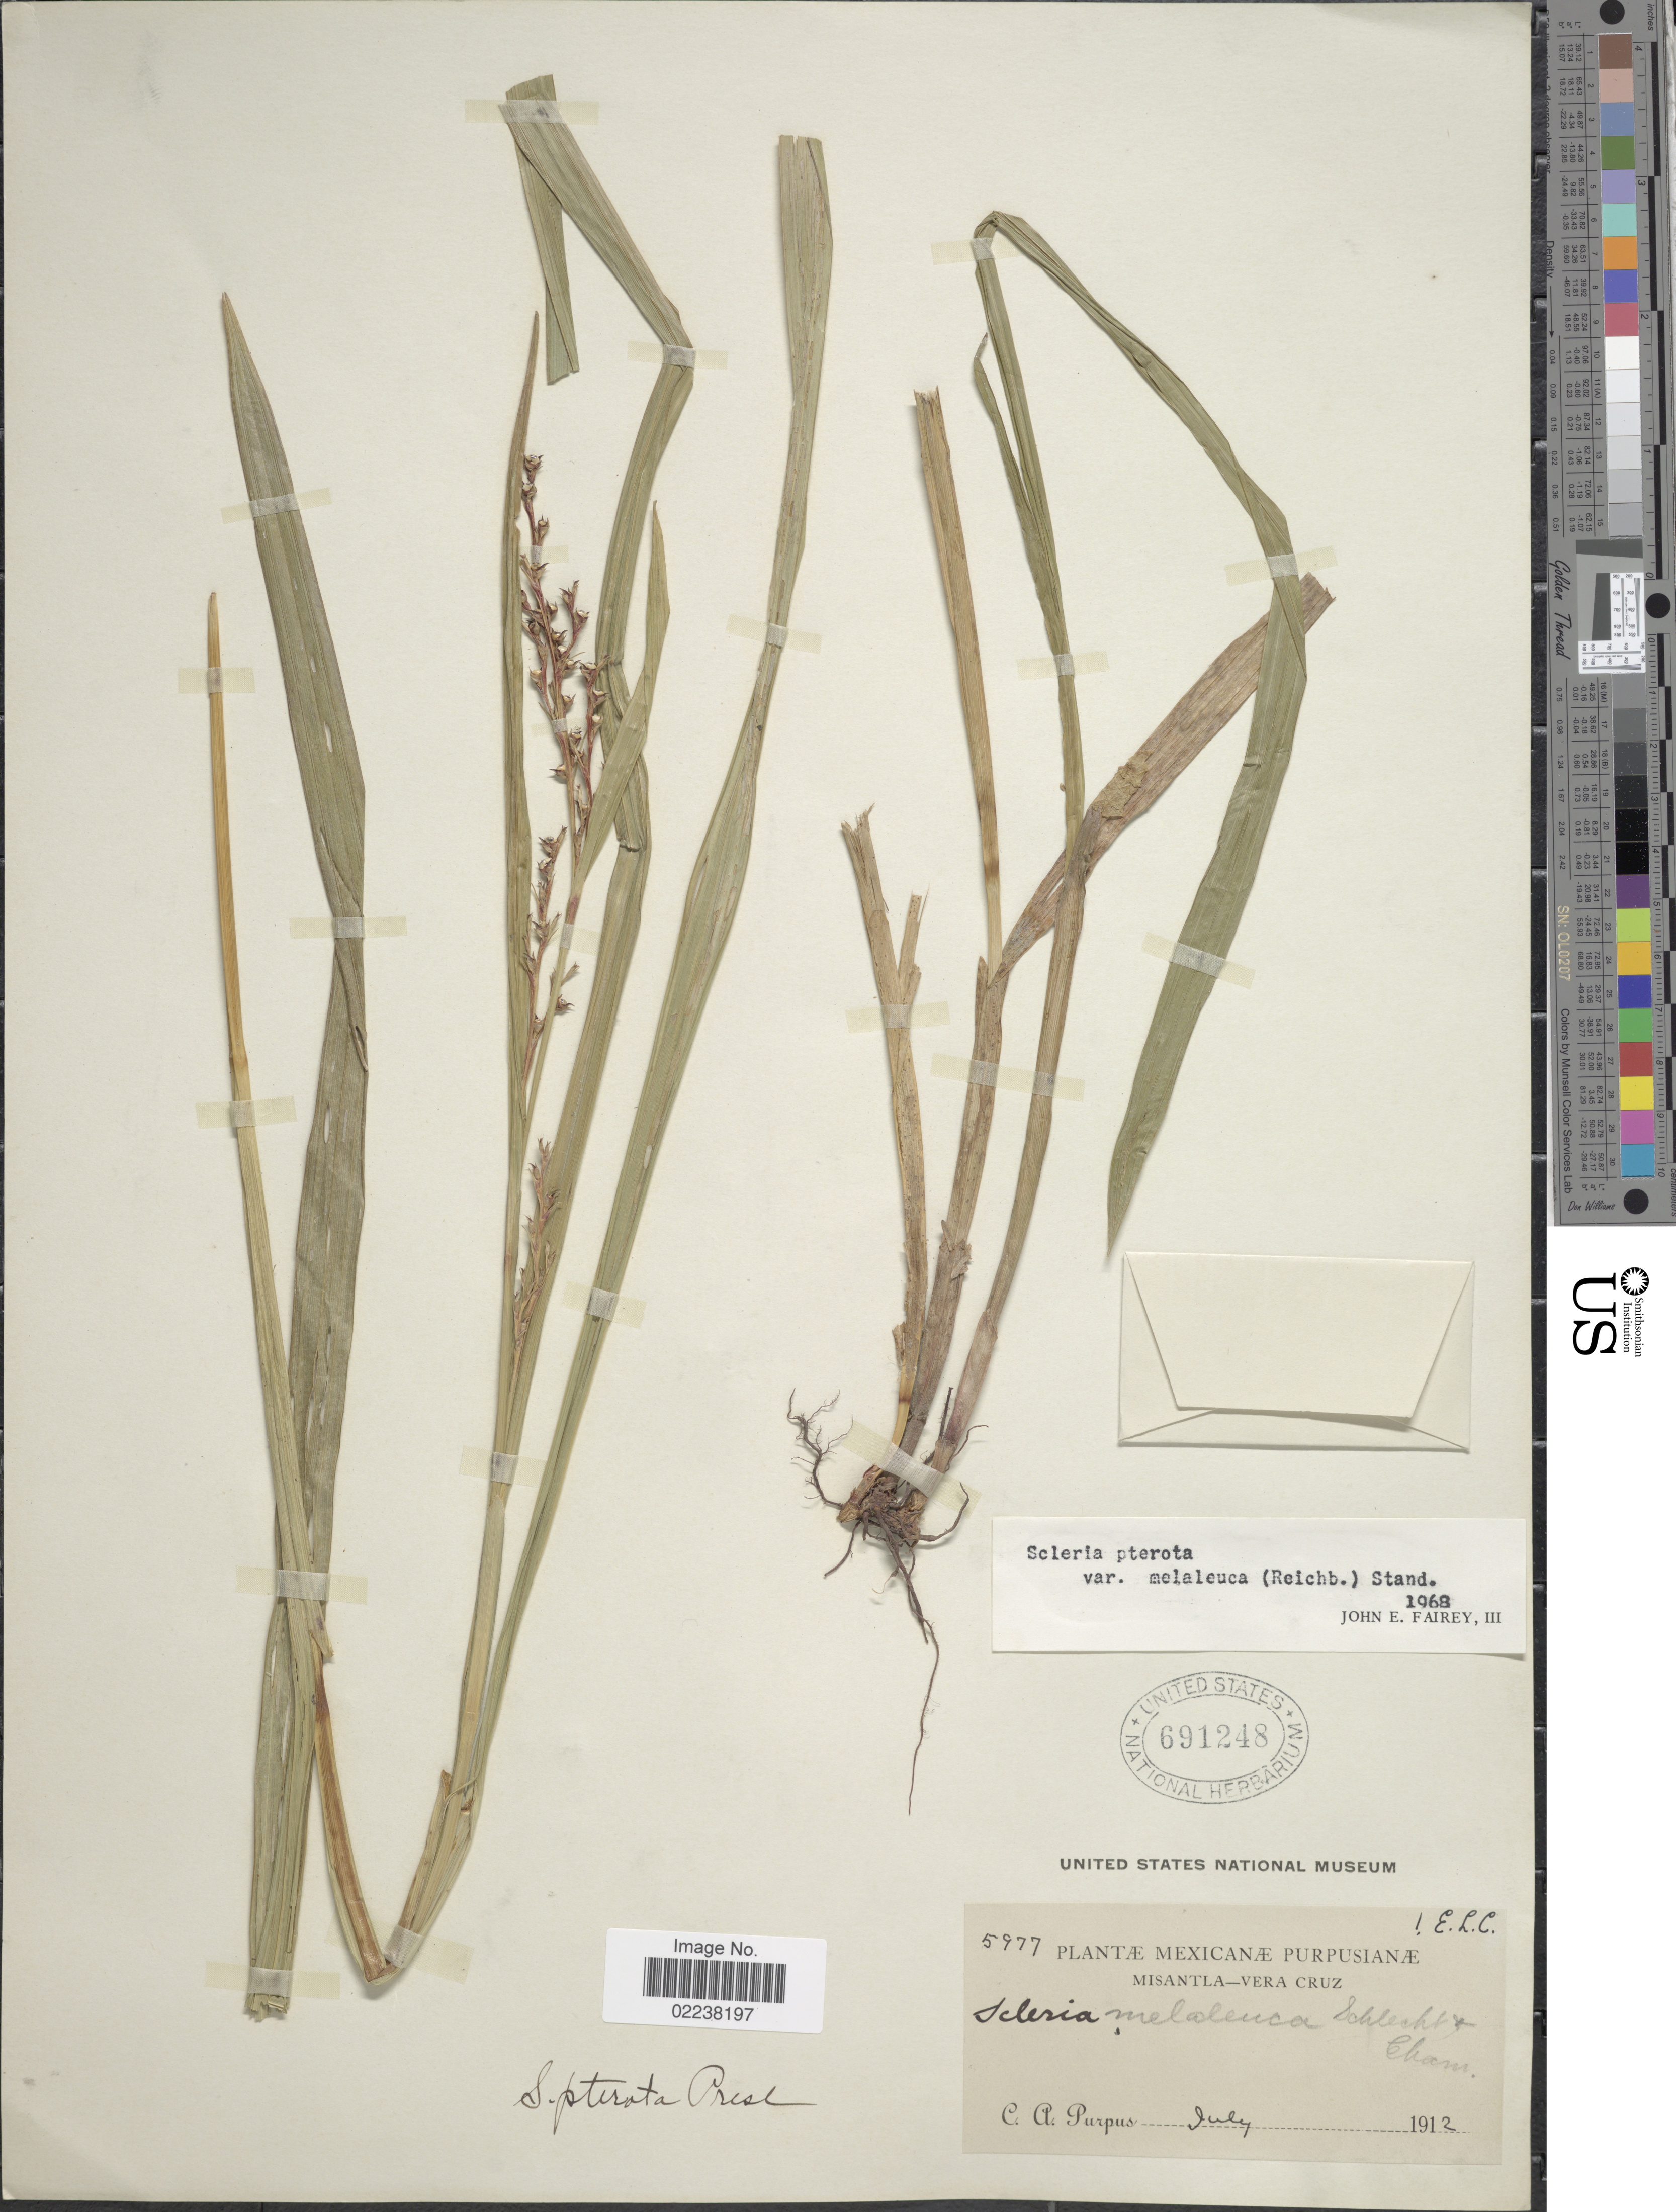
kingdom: Plantae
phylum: Tracheophyta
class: Liliopsida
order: Poales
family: Cyperaceae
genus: Scleria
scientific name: Scleria gaertneri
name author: Raddi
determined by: Strong, Mark T., (BOT), Smithsonian Institution - National Museum of Natural History (UNITED STATES)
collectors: C. A. Purpus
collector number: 5977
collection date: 1912-07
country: Mexico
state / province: Veracruz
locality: Misantla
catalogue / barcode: US 691248